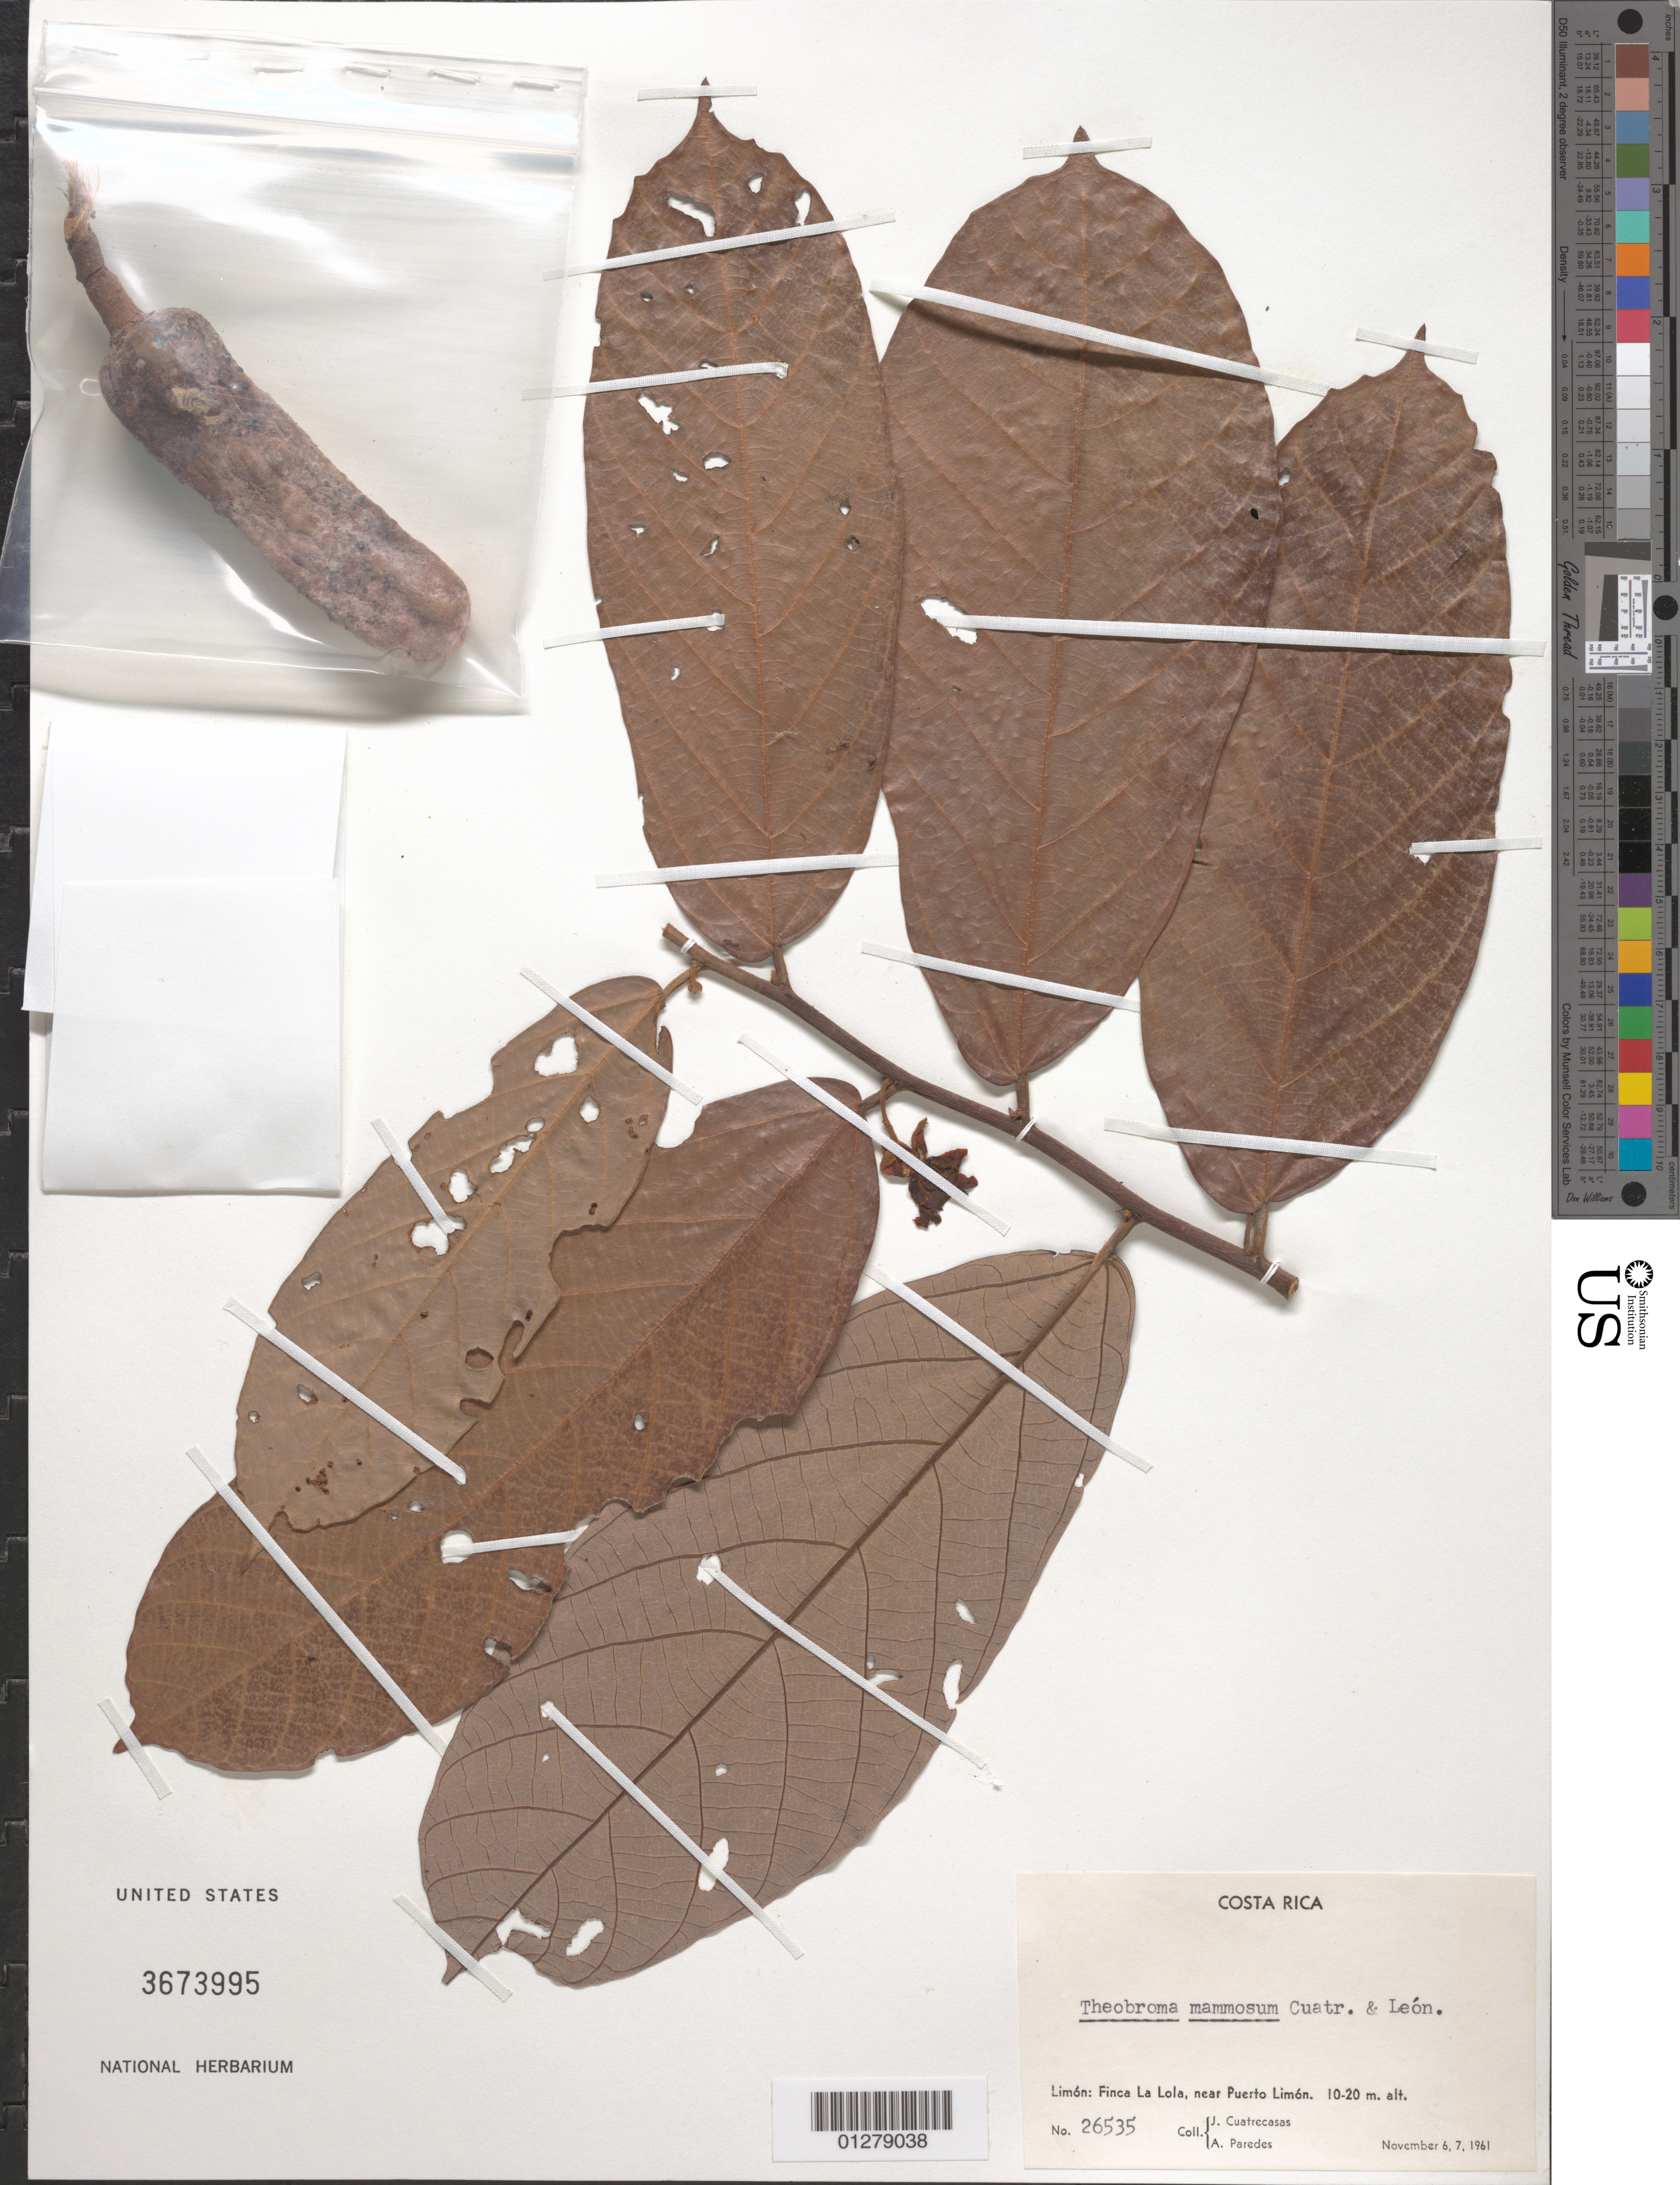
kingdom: Plantae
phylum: Tracheophyta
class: Magnoliopsida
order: Malvales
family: Malvaceae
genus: Theobroma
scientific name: Theobroma angustifolium f. mammosum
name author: (Cuatrec. & J. León) Colli-Silva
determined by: Dorr, Laurence J., Curator (BOT), Smithsonian Institution - National Museum of Natural History (UNITED STATES)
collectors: J. Cuatrecasas & A. Paredes C.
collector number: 26535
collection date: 1961-11-06/1961-11-07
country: Costa Rica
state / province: Limon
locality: Finca La Lola, near Puerto Limon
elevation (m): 10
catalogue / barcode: US 3673995